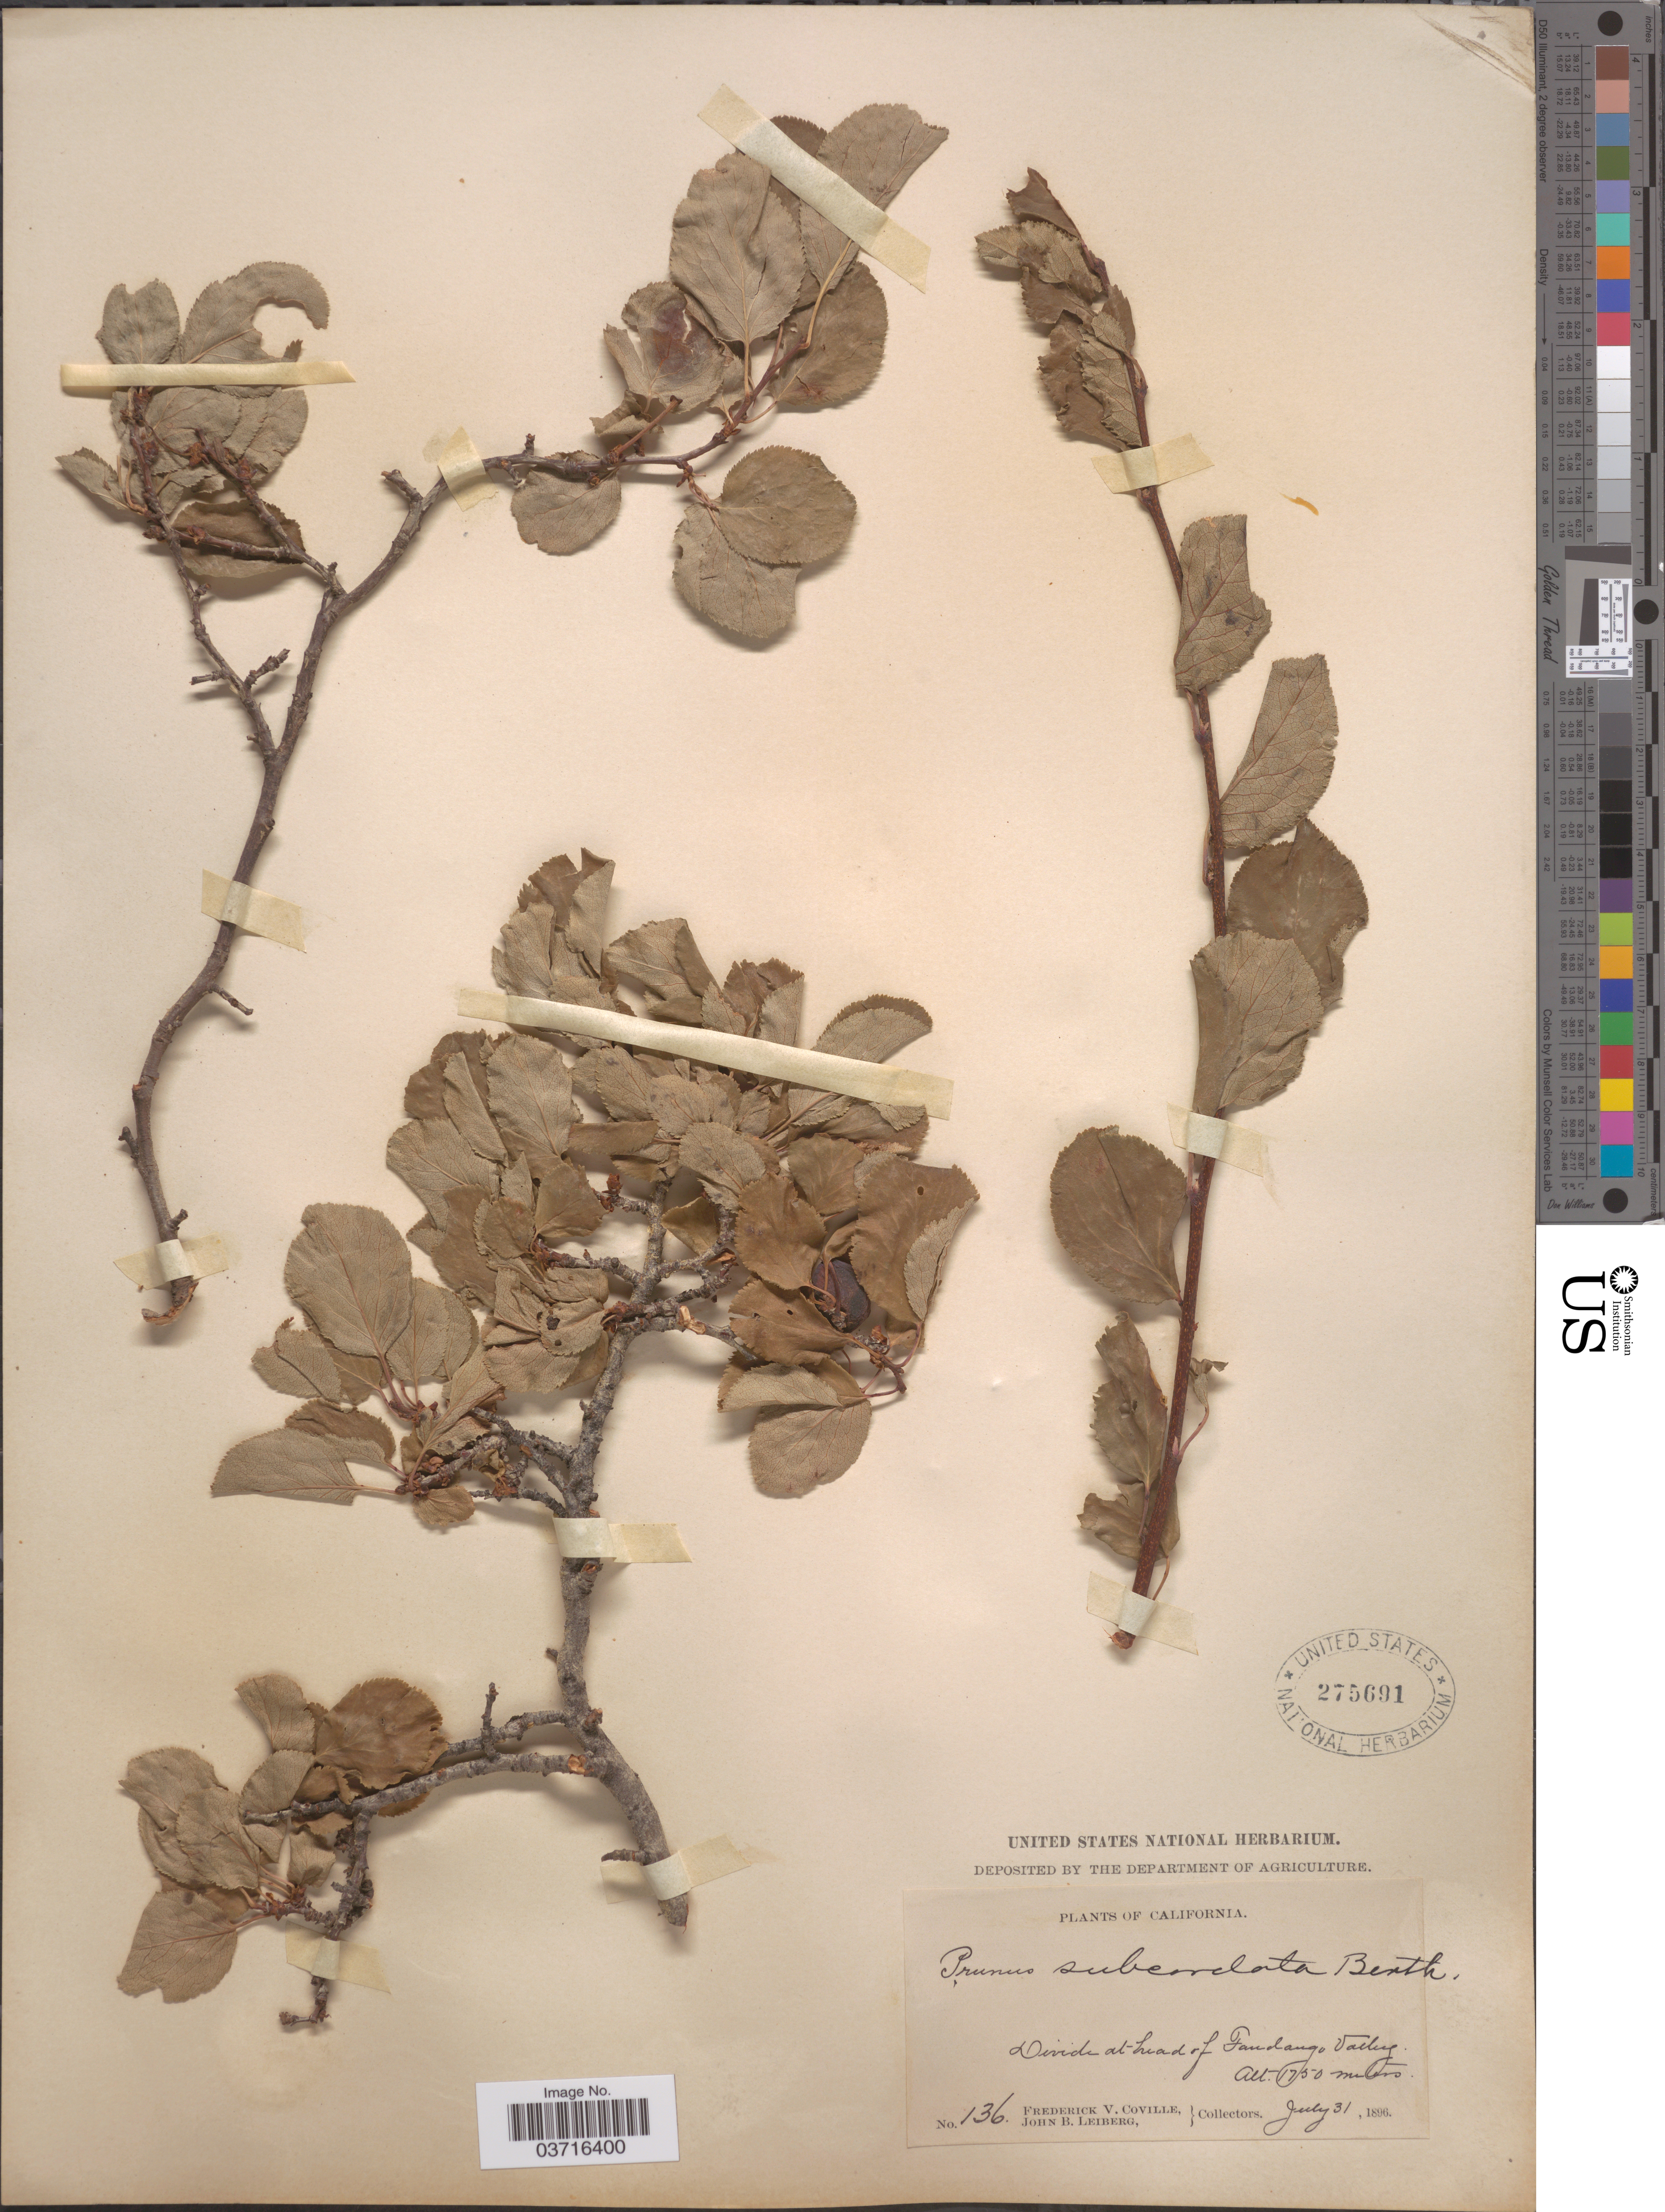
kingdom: Plantae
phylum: Tracheophyta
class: Magnoliopsida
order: Rosales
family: Rosaceae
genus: Prunus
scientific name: Prunus subcordata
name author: Benth.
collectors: F. V. Coville & J. B. Leiberg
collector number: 136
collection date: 1896-07-31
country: United States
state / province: California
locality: Divide at head of Fandango Valley.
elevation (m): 750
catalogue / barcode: US 275691